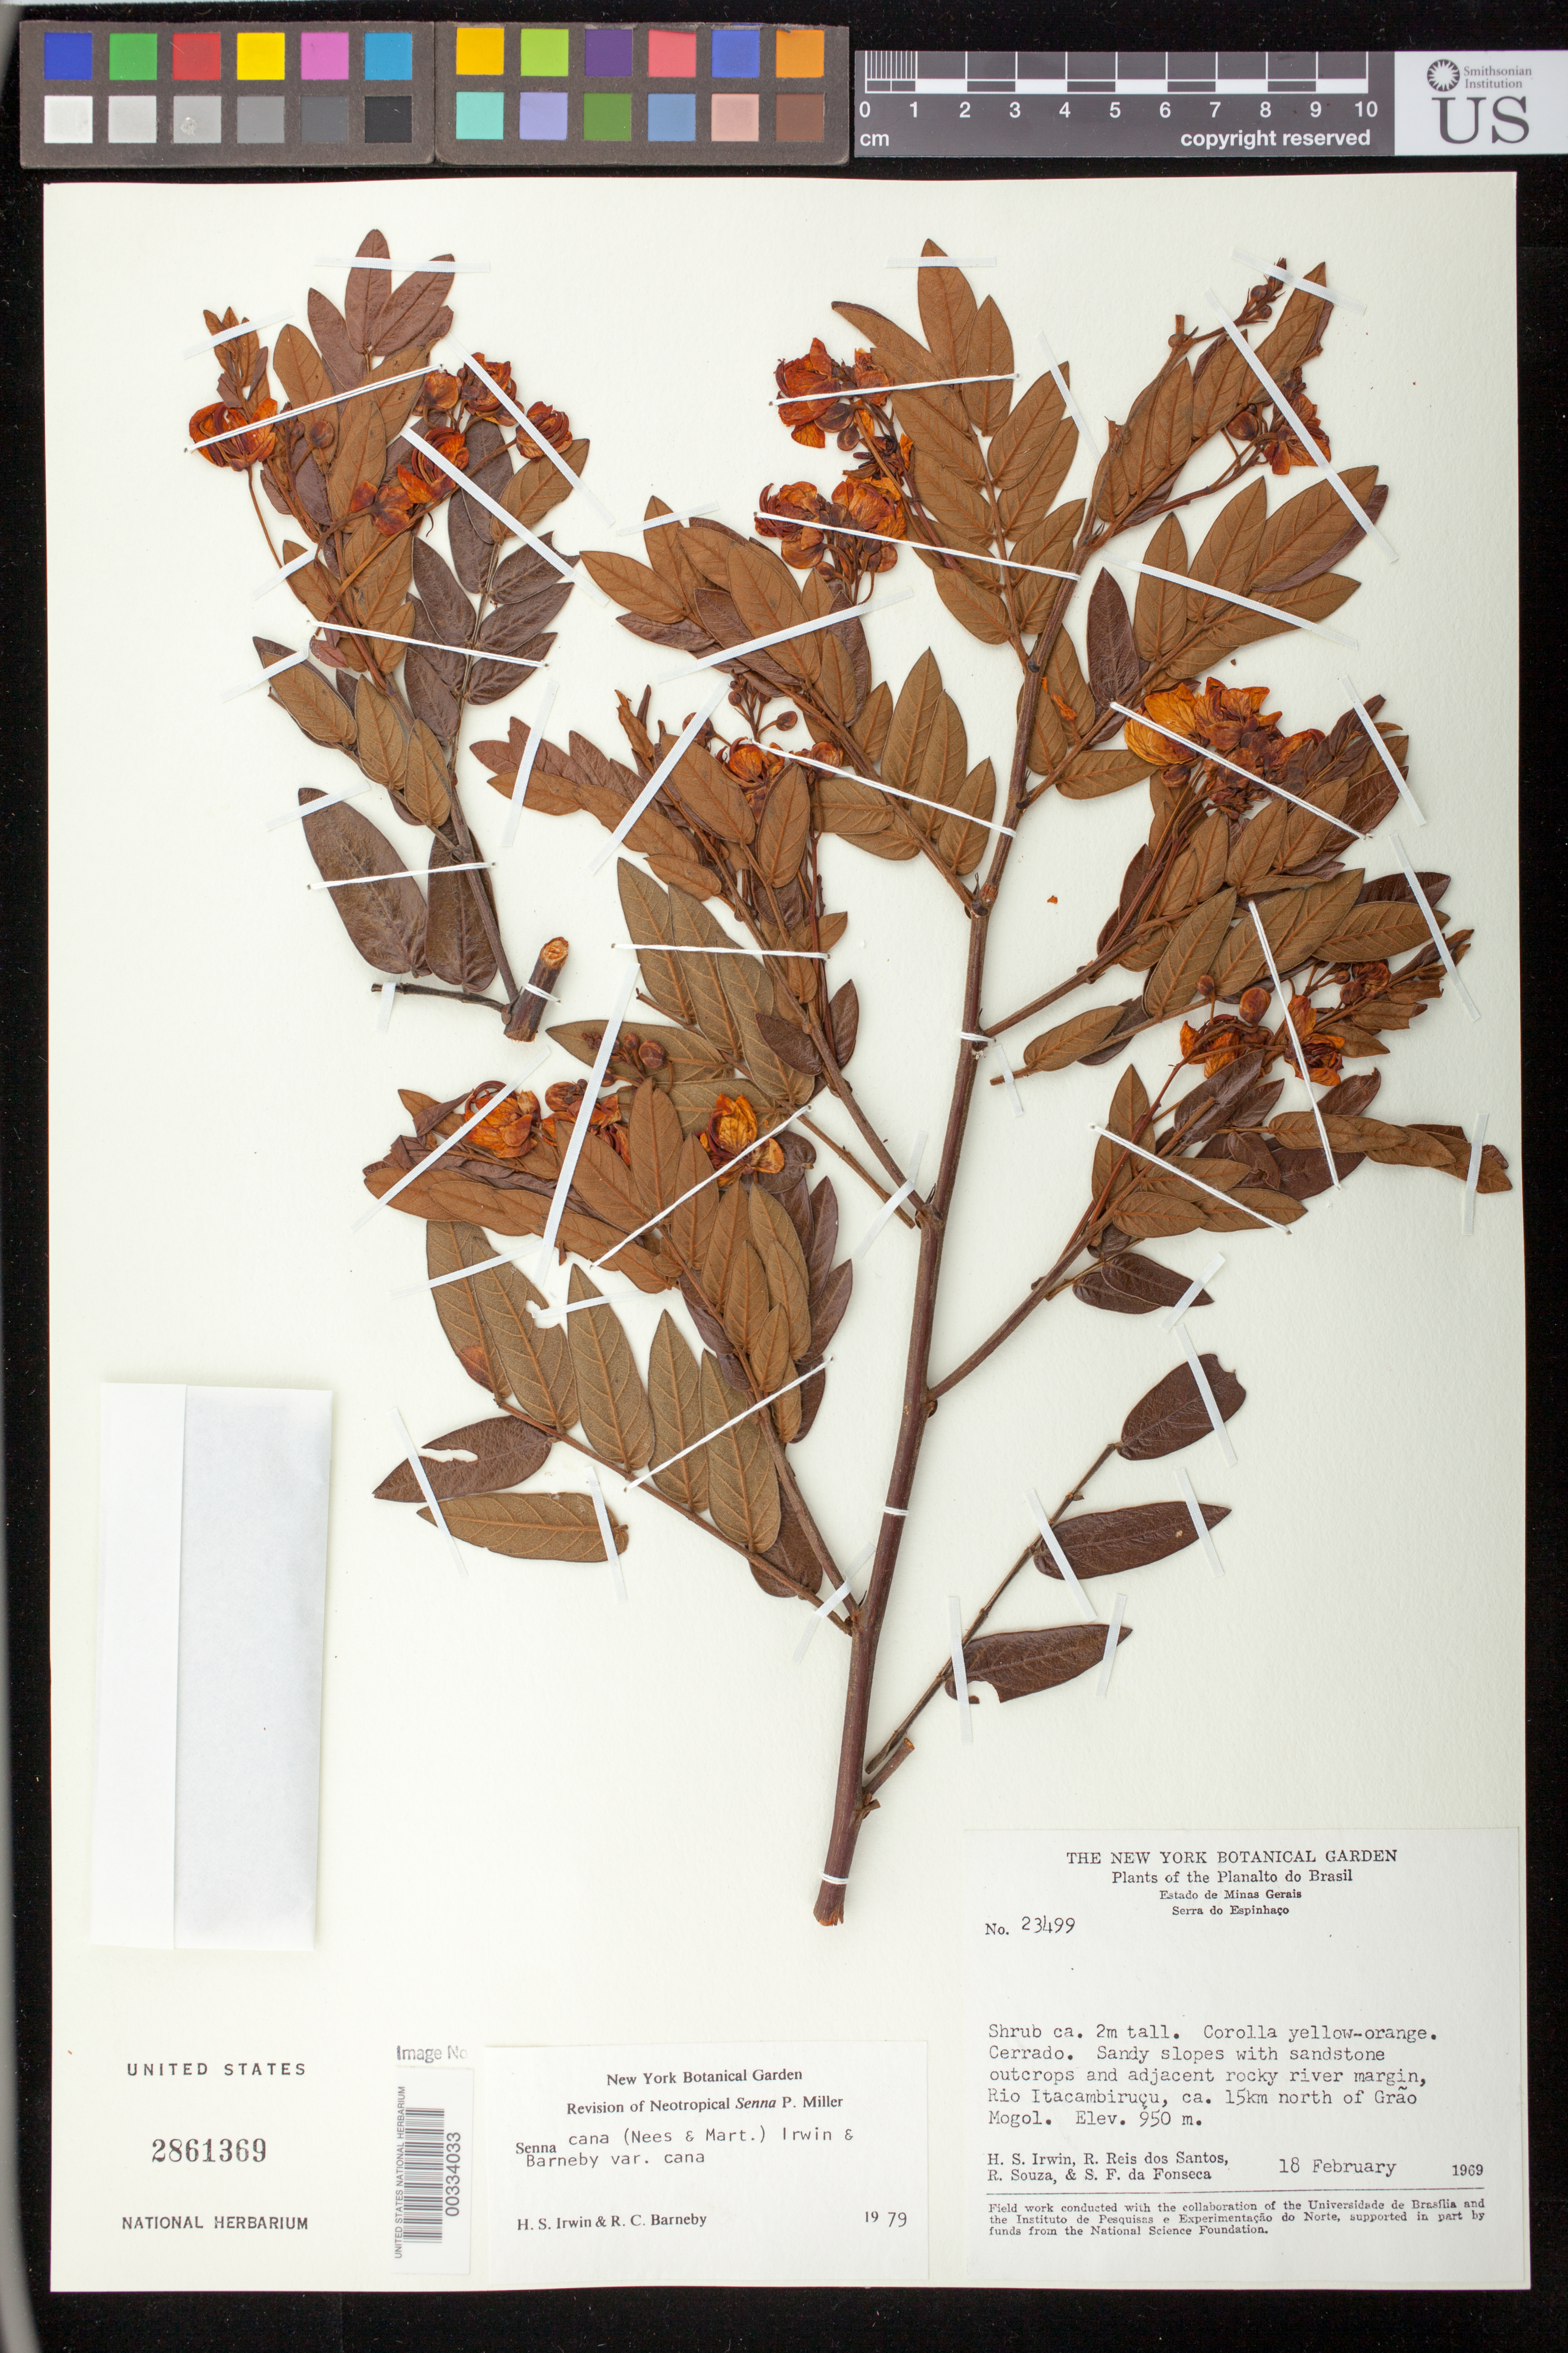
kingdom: Plantae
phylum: Tracheophyta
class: Magnoliopsida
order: Fabales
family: Fabaceae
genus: Senna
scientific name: Senna cana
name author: (Nees & Mart.) H.S. Irwin & Barneby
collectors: H. Irwin, R. G. P. Santos, R. Souza & S. F. Fonsêca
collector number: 23499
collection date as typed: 18 Feb 1969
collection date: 1969-02-18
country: Brazil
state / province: Minas Gerais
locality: Serra do espinhaco; rio itacambirucu, ca 15 km n of grao mogol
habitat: Cerrado; sandy slopes, sandstone outcrops, adjacent rocky river margin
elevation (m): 950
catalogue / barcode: US 2861369